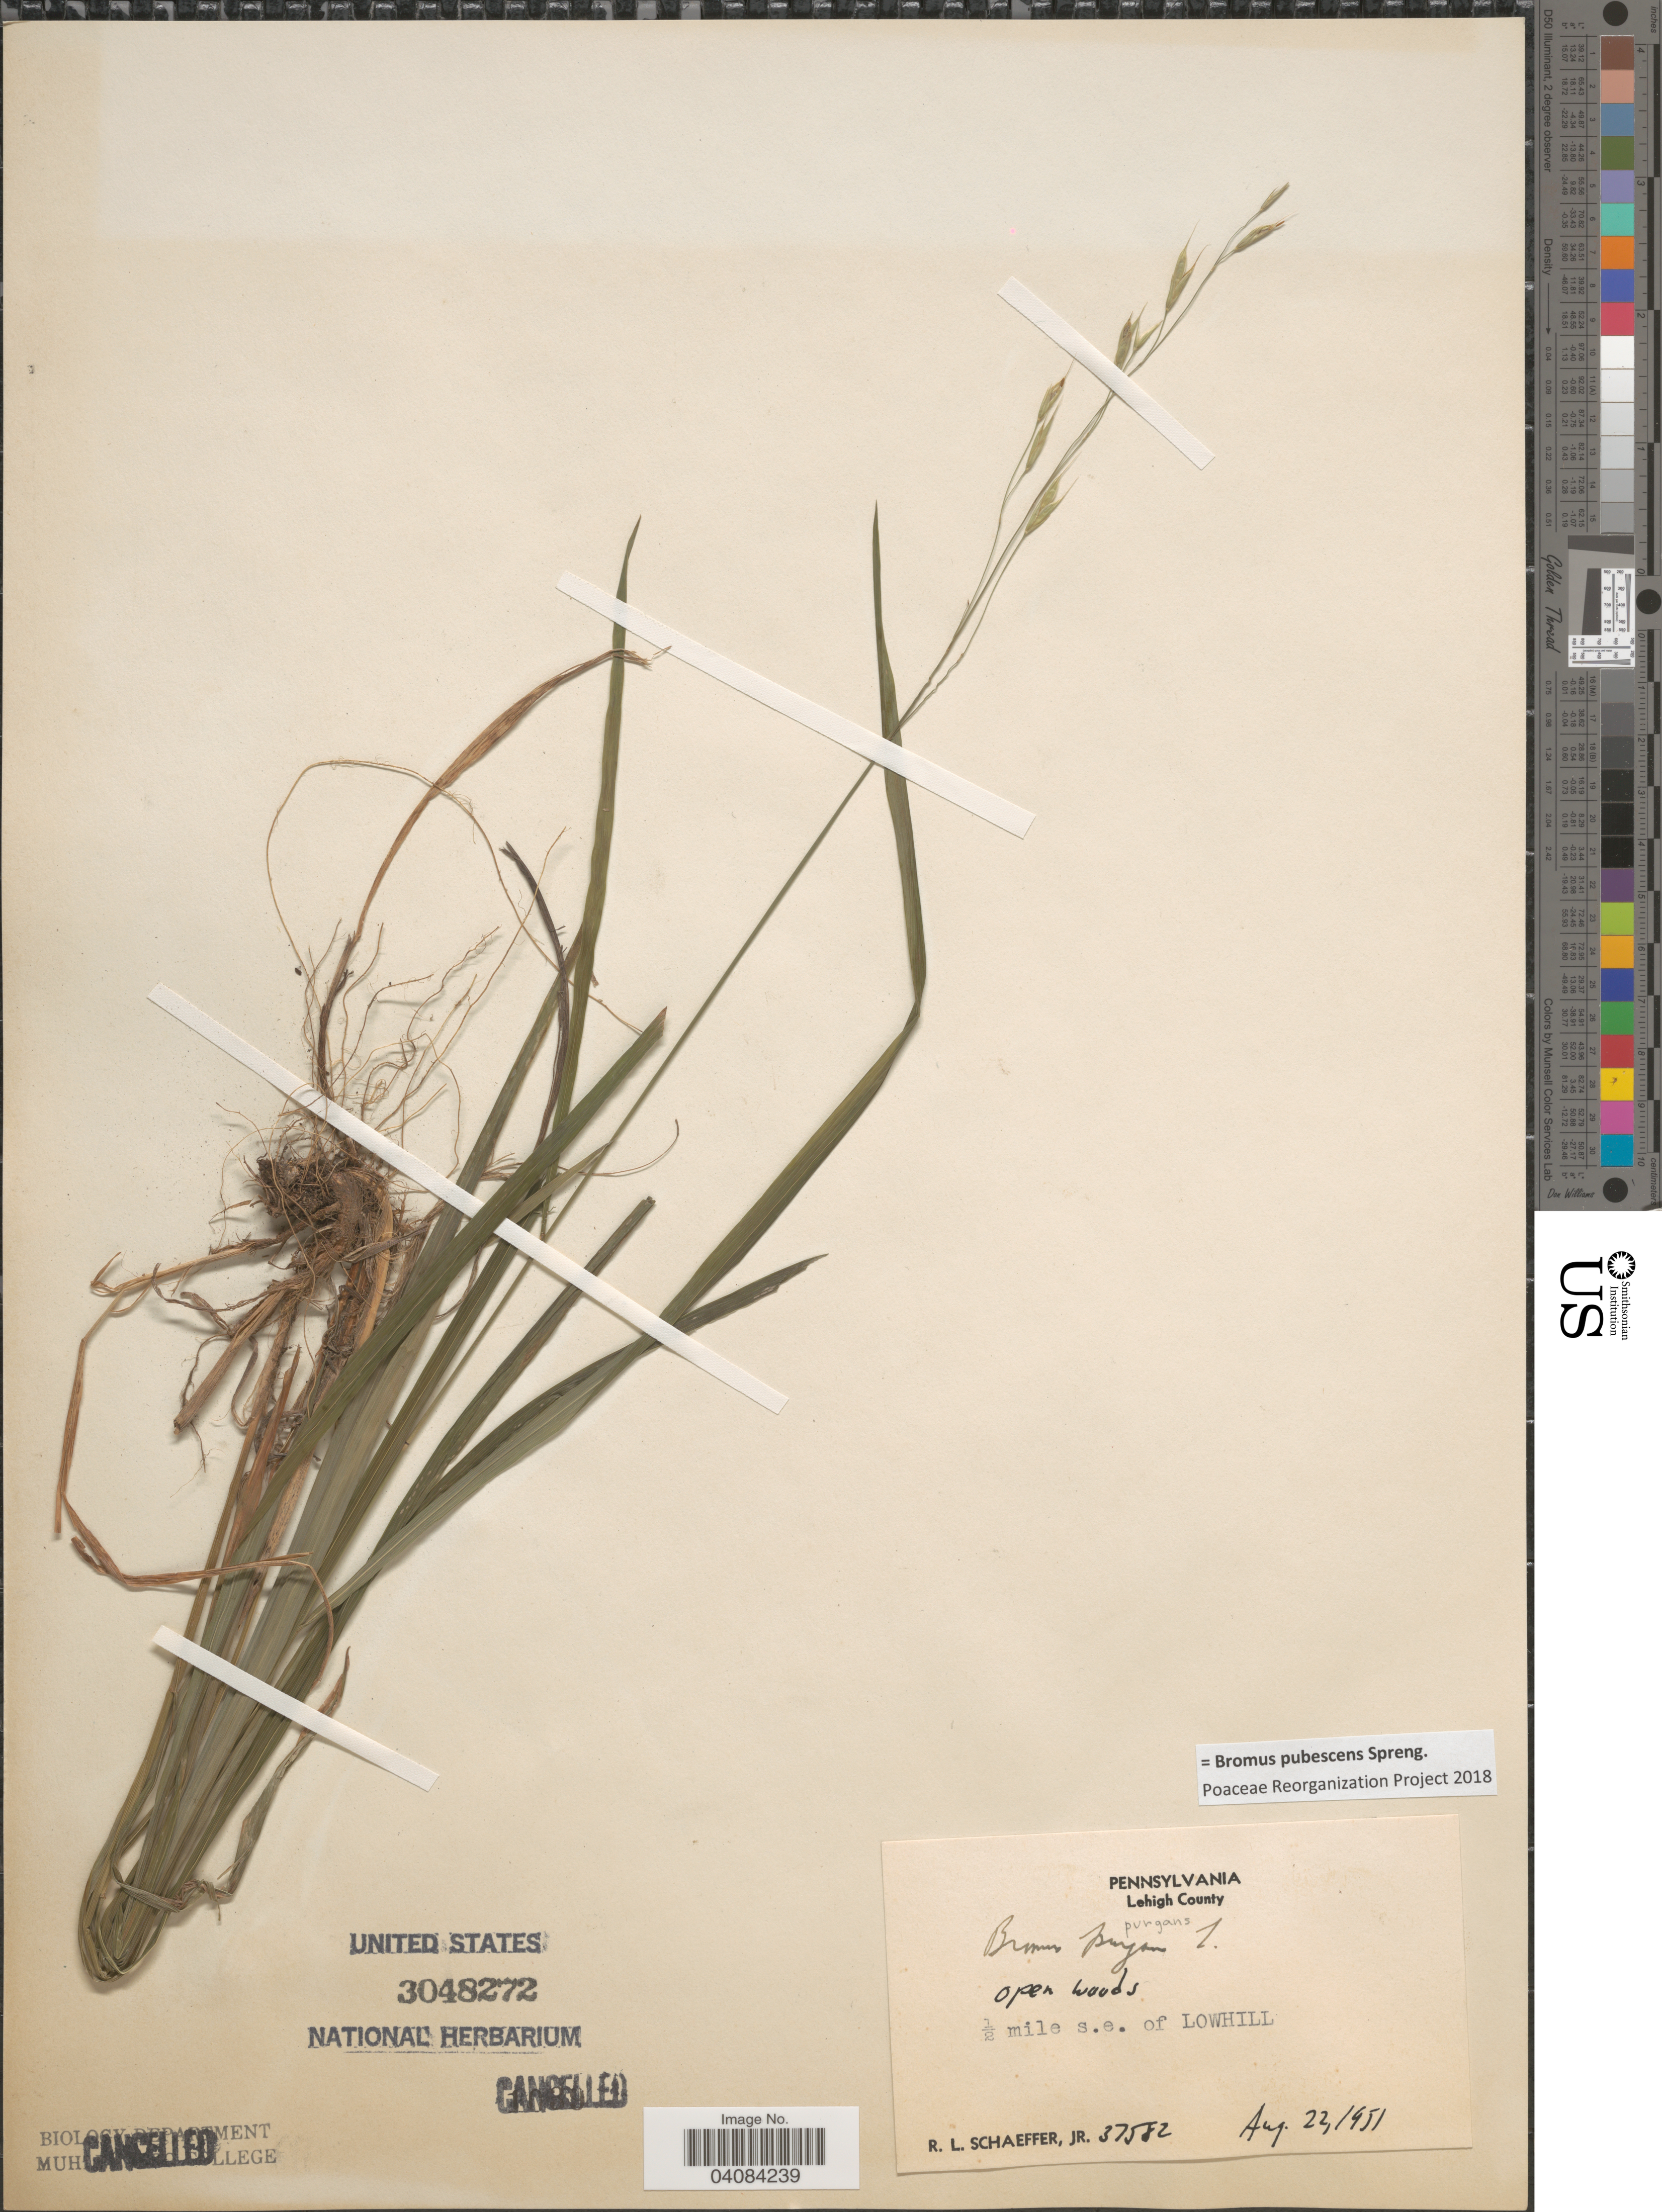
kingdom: Plantae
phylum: Tracheophyta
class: Liliopsida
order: Poales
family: Poaceae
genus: Bromus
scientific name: Bromus pubescens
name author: Muhl. ex Willd.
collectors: R. L. Schaeffer Jr.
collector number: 37582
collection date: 1951-08-22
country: United States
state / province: Pennsylvania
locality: Lehigh County. ½ mile s.e. of Lowhill.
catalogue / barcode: US 3048272